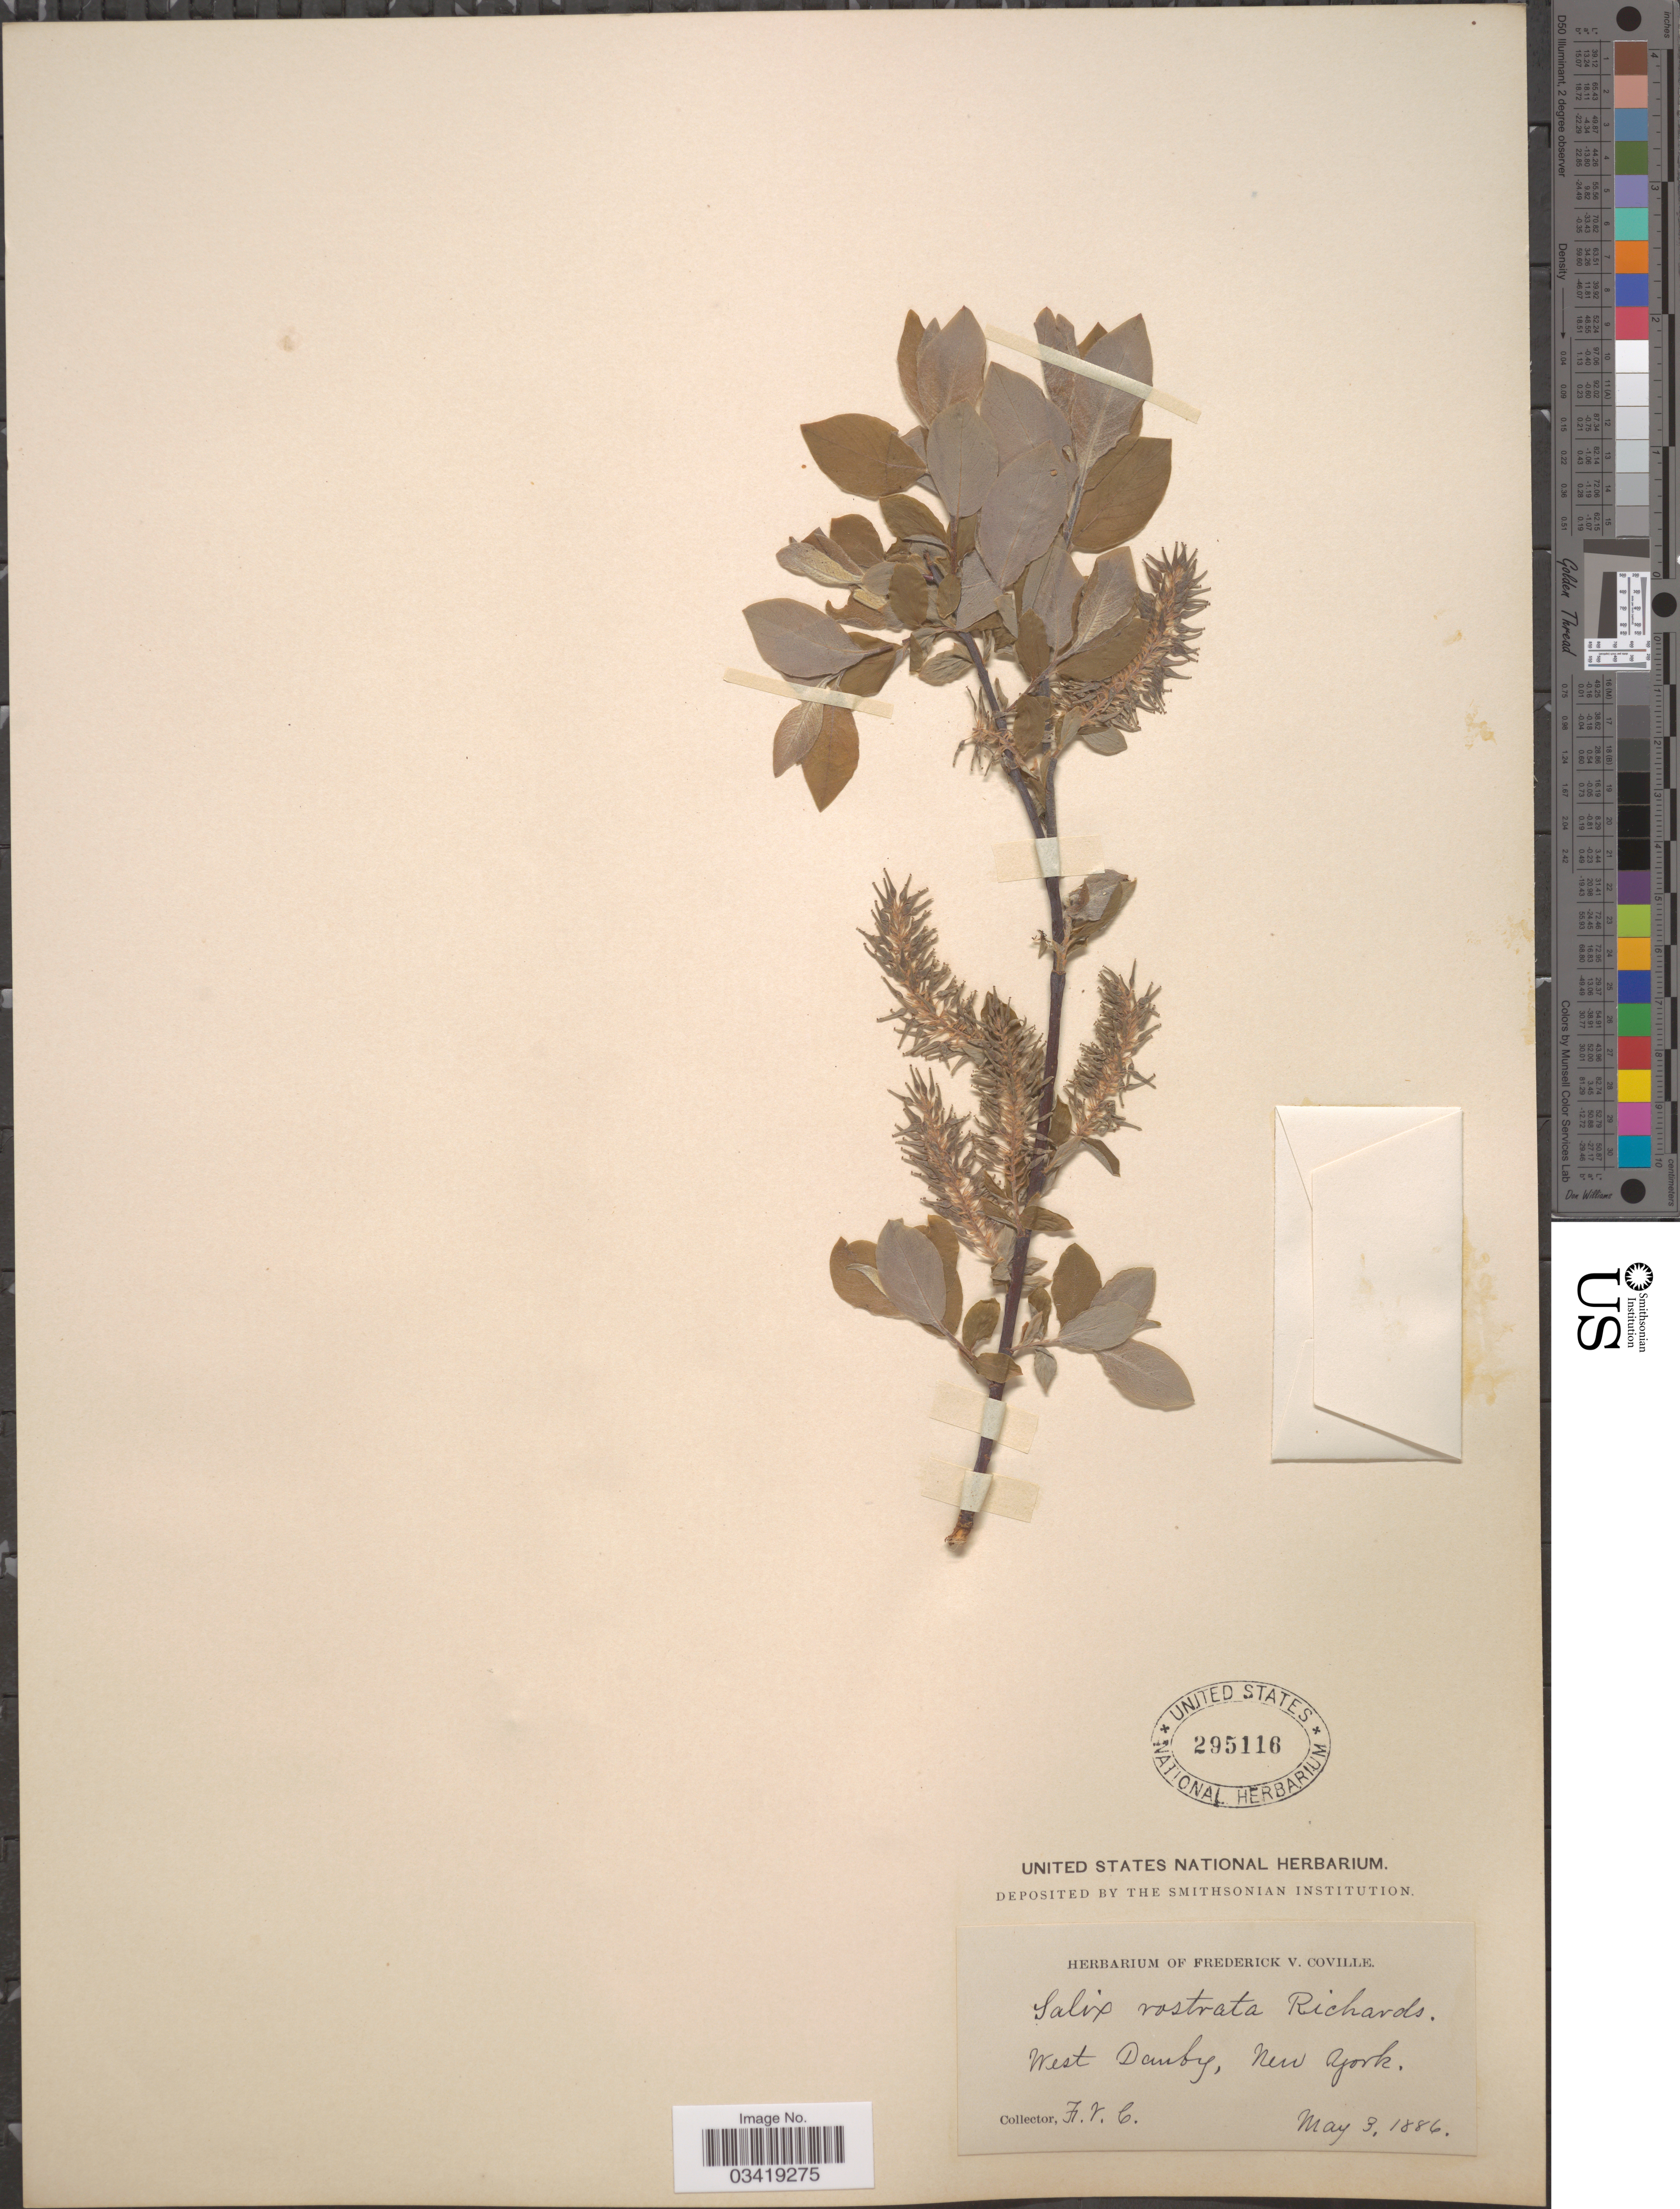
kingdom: Plantae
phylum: Tracheophyta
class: Magnoliopsida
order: Malpighiales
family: Salicaceae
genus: Salix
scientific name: Salix bebbiana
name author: Sarg.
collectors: F. V. Coville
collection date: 1886-05-03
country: United States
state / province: New York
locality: West Danby.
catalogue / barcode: US 295116